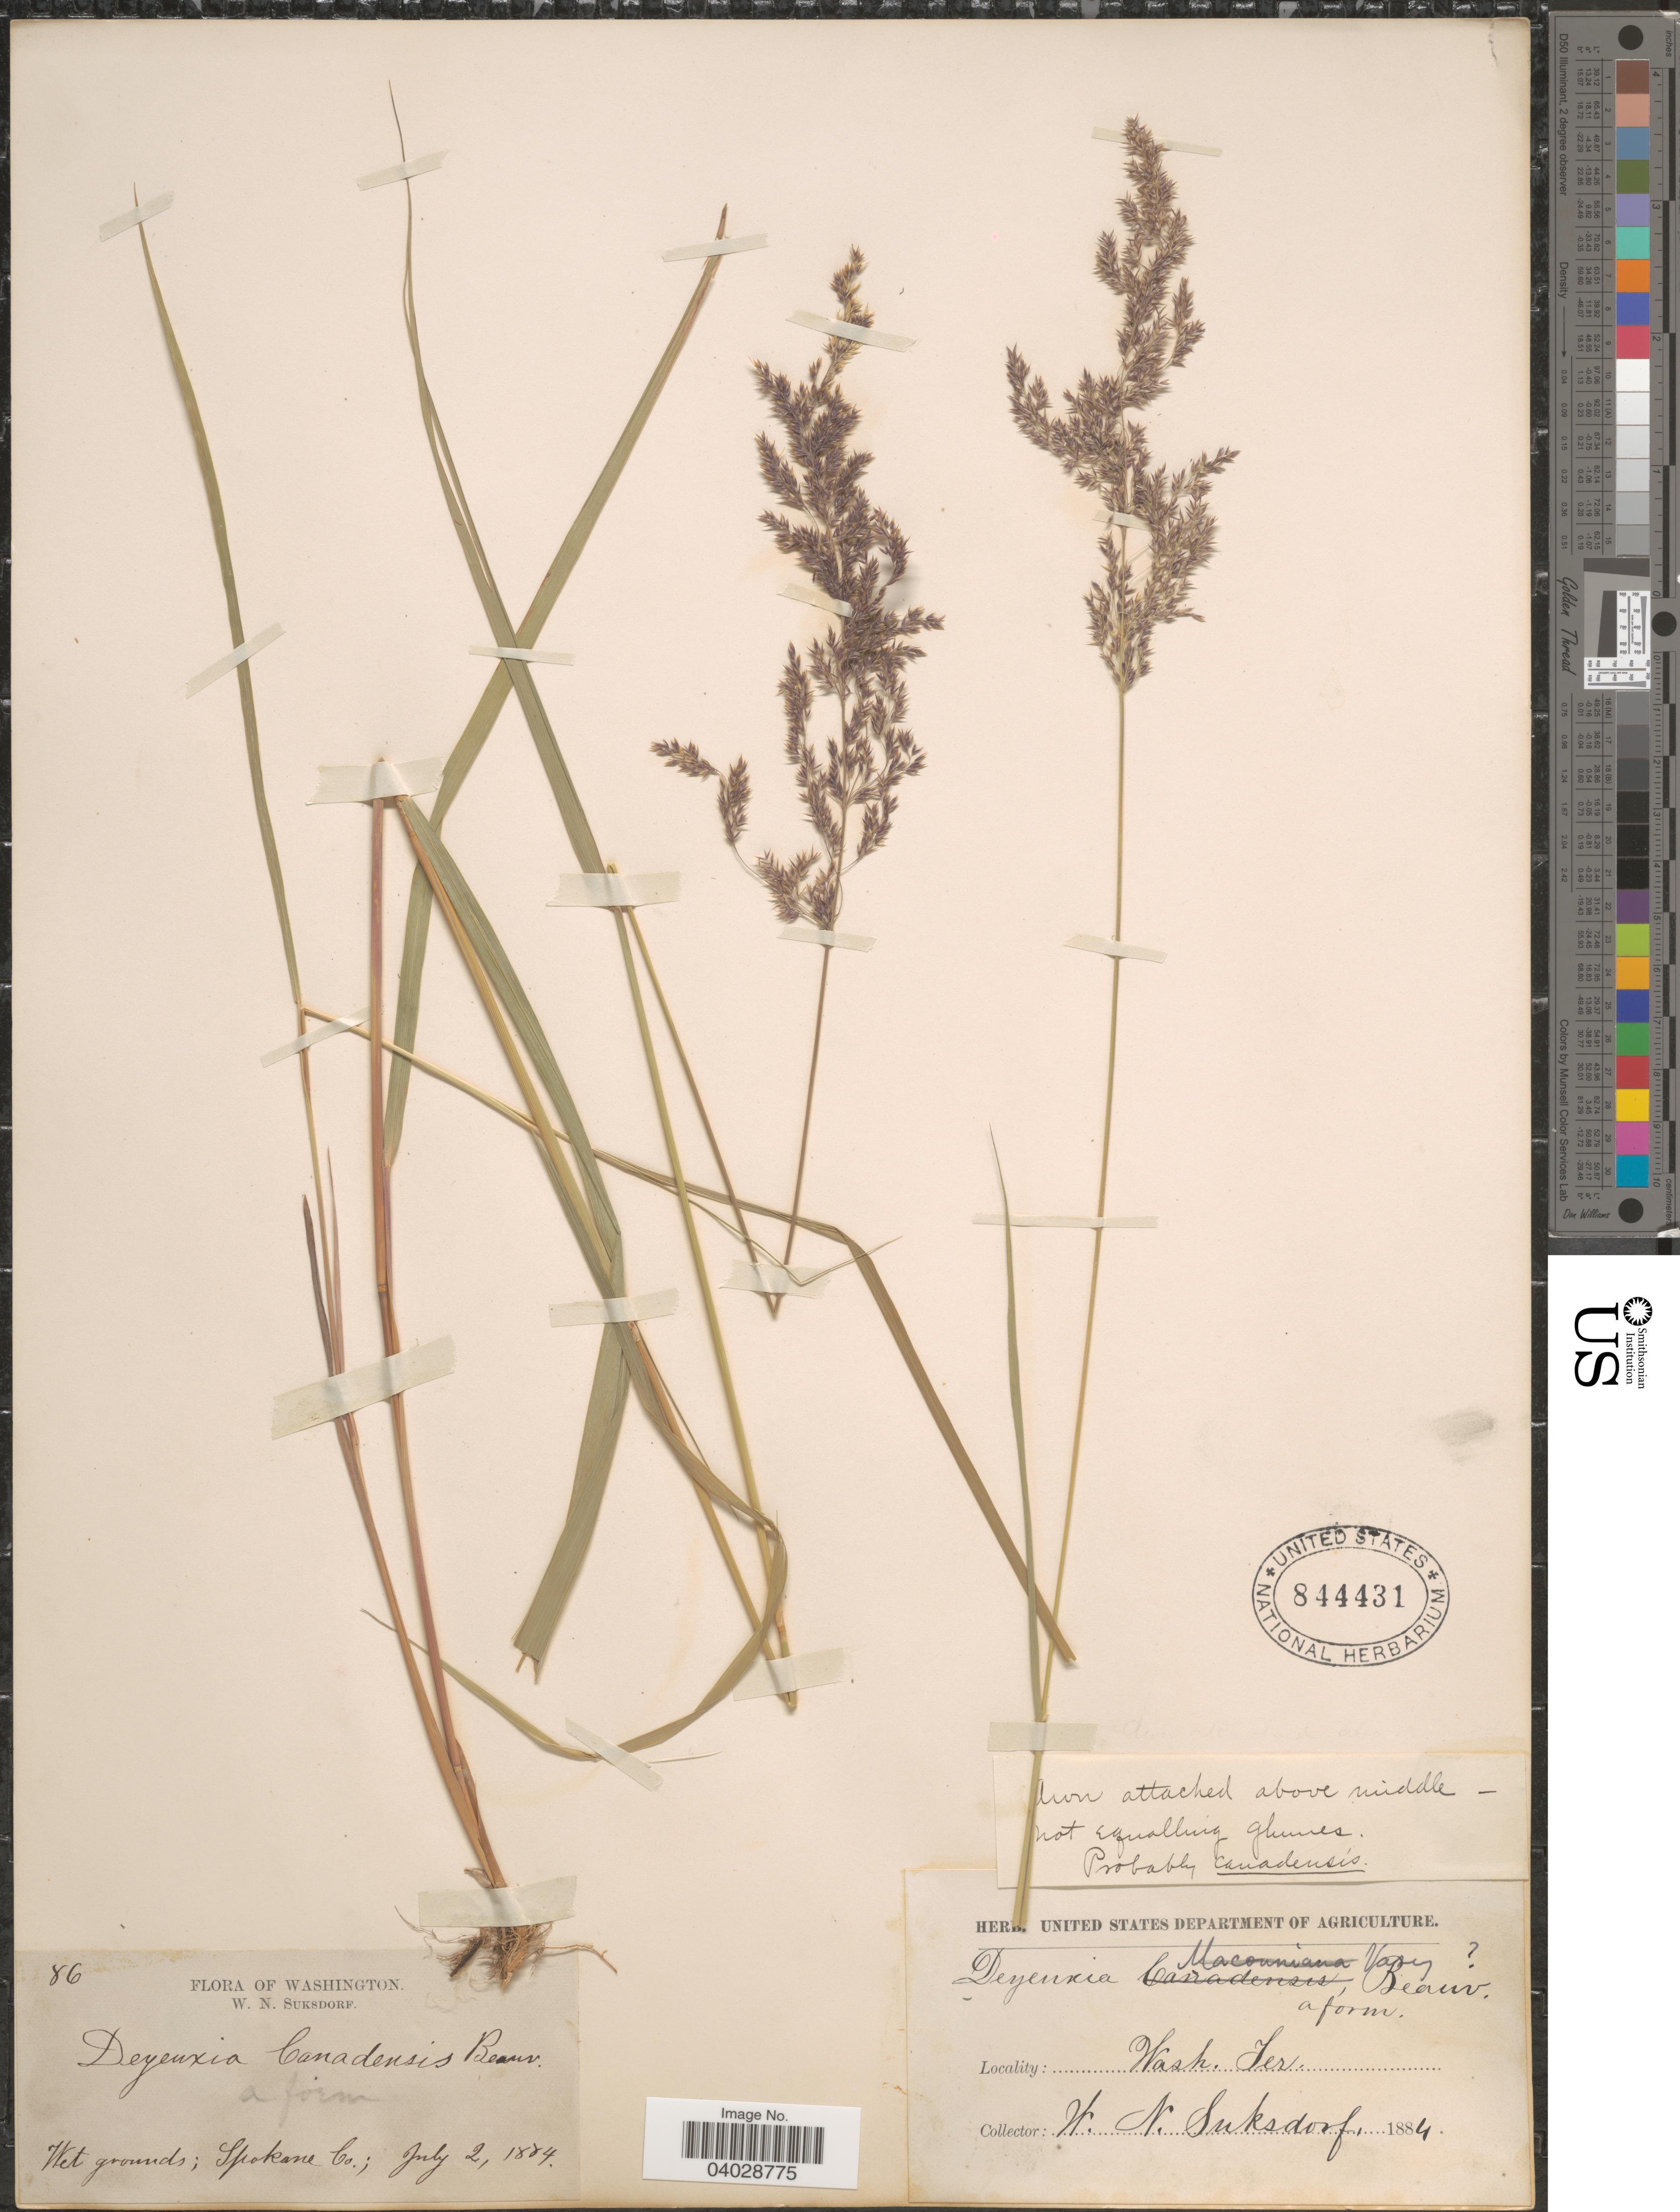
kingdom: Plantae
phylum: Tracheophyta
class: Liliopsida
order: Poales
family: Poaceae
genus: Calamagrostis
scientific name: Calamagrostis canadensis var. macouniana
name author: (Vasey) Stebbins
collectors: W. N. Suksdorf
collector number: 86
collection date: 1884-07-02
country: United States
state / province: Washington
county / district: Spokane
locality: Wet grounds; Spokane Co. Wash. Ter.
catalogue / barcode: US 844431